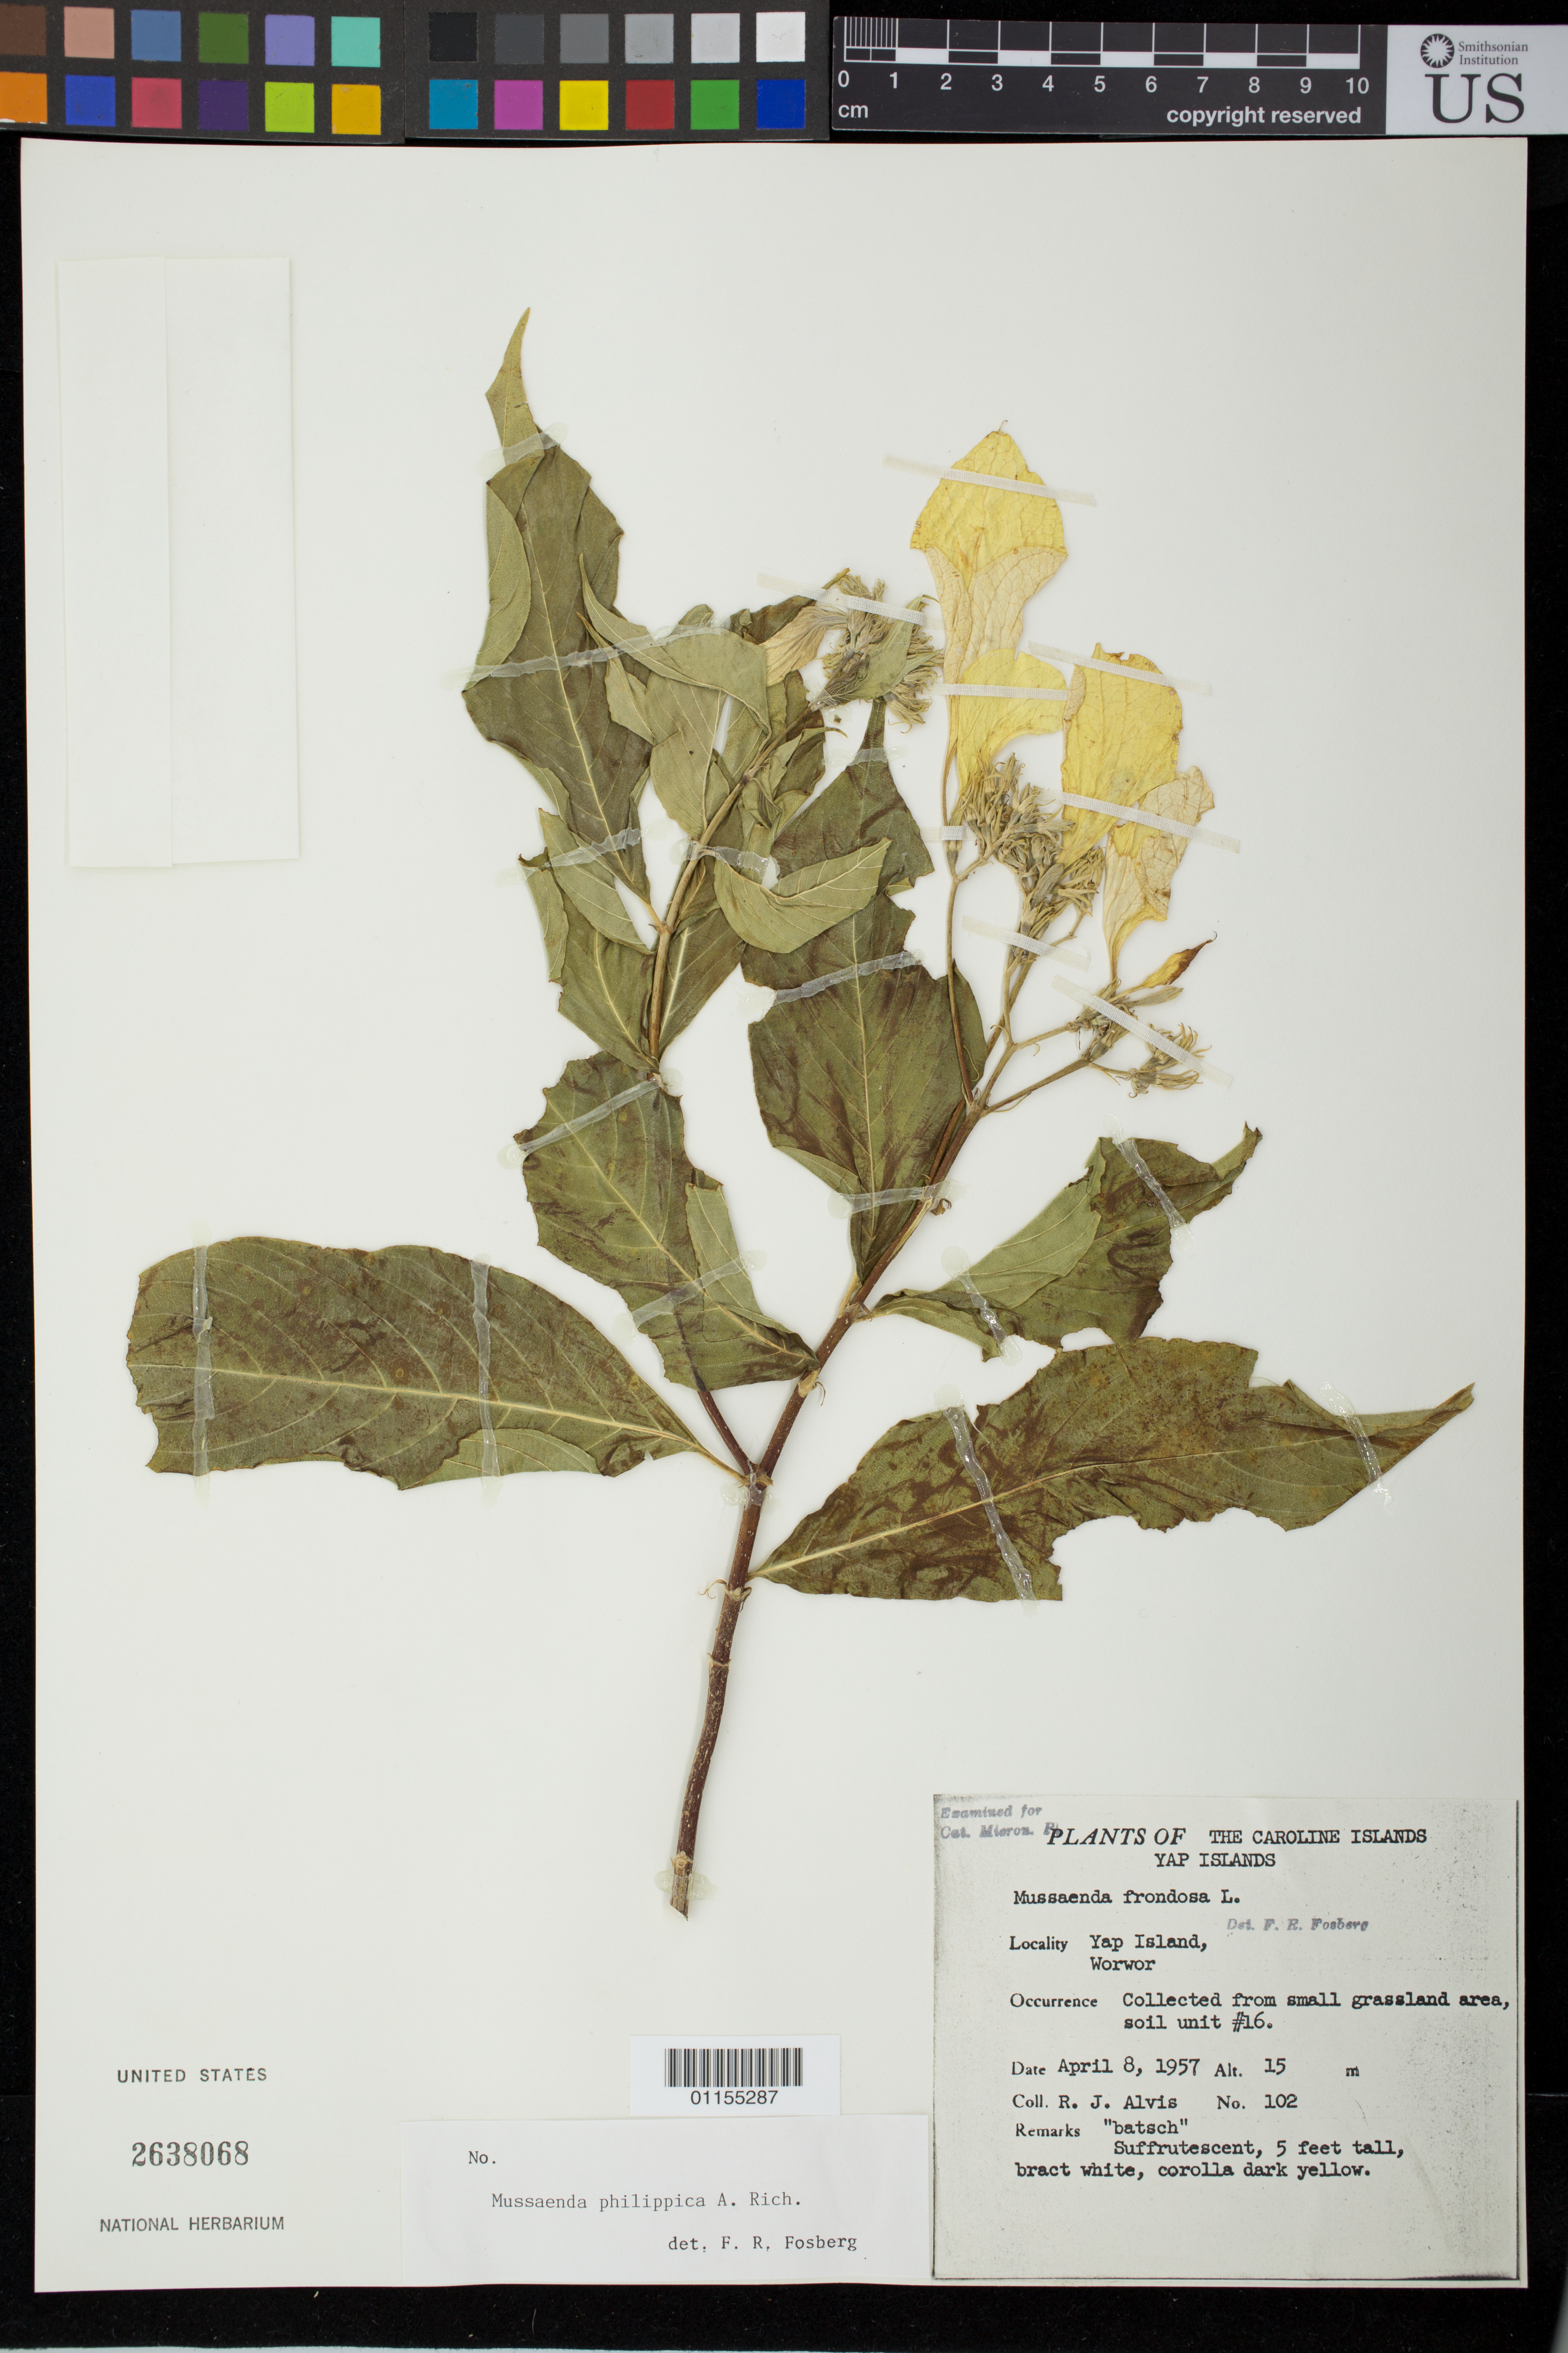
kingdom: Plantae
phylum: Tracheophyta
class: Magnoliopsida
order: Gentianales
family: Rubiaceae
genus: Mussaenda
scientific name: Mussaenda philippica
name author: A. Rich.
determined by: Fosberg, F. R.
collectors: R. Alvis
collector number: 102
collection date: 1957-04-08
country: Micronesia, Federated States of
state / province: Yap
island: Yap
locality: Worwor: small grassland area, soil unit #6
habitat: grassland area.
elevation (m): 15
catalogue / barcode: US 2638068